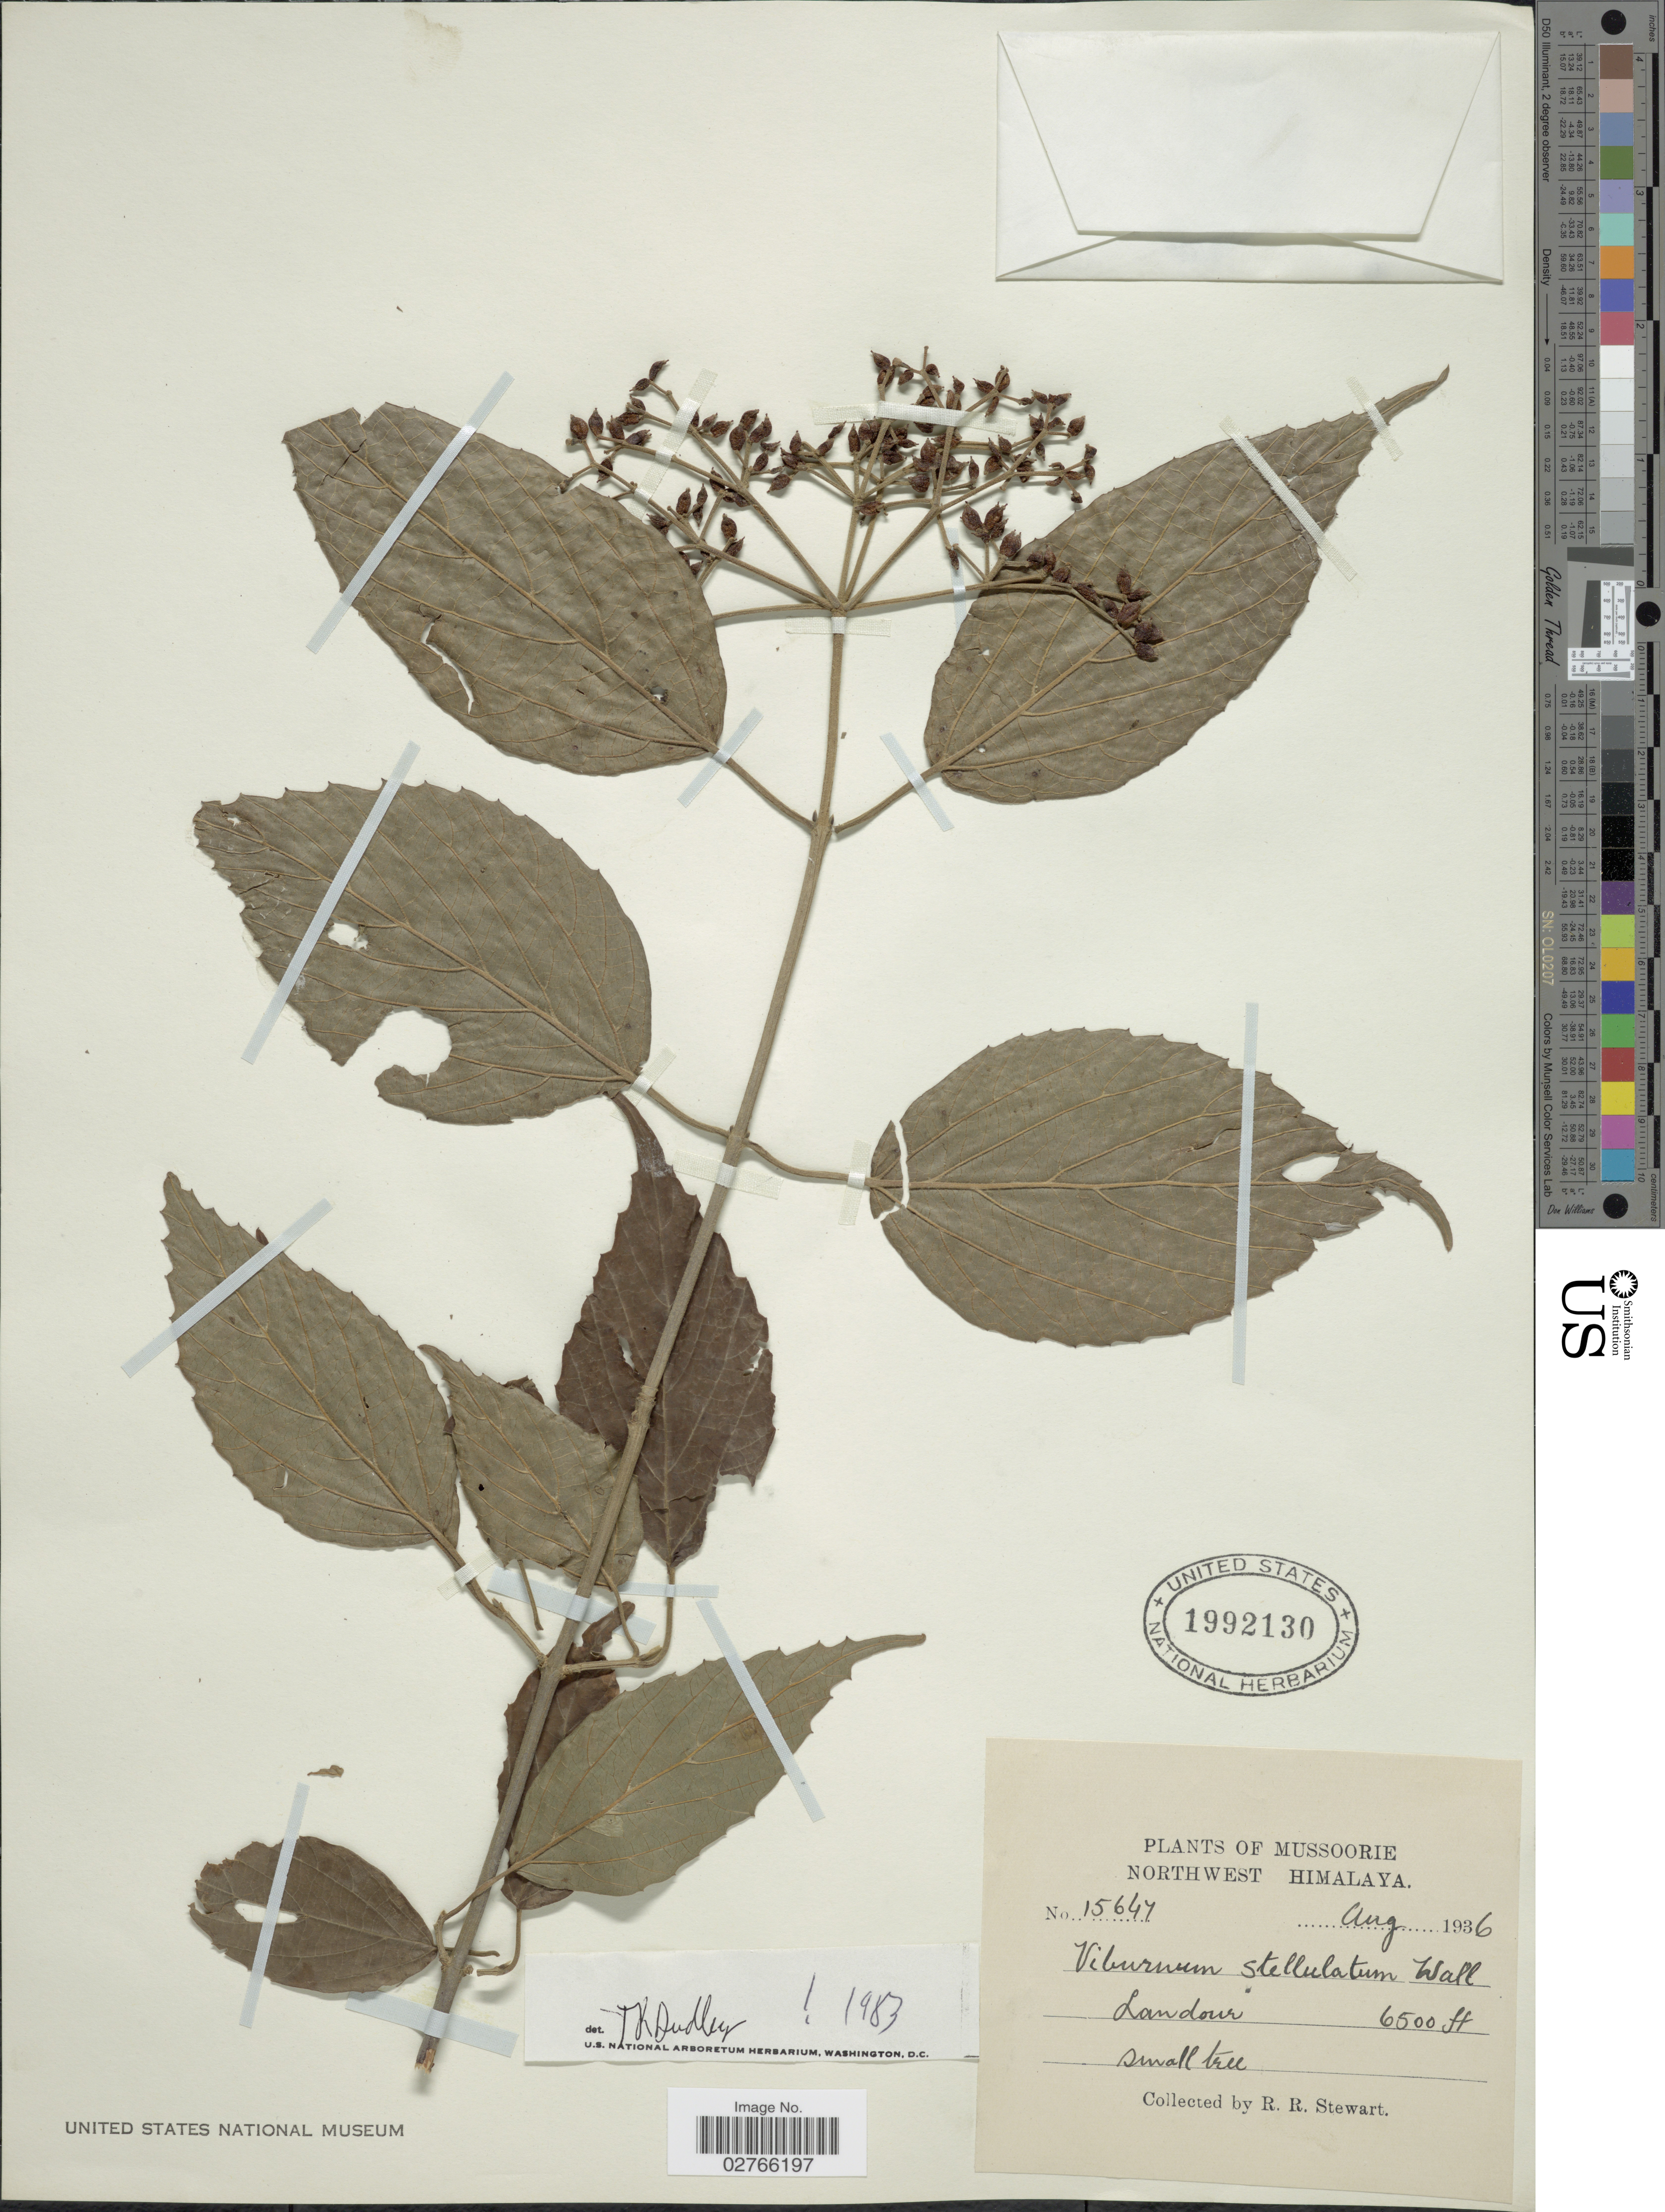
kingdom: Plantae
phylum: Tracheophyta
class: Magnoliopsida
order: Dipsacales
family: Viburnaceae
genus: Viburnum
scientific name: Viburnum mullaha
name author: Buch.-Ham. ex D. Don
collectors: R. R. Stewart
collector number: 15647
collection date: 1936-08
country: India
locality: Mussoorie, Northwest Himalaya, Landour.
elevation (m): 1981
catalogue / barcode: US 1992130